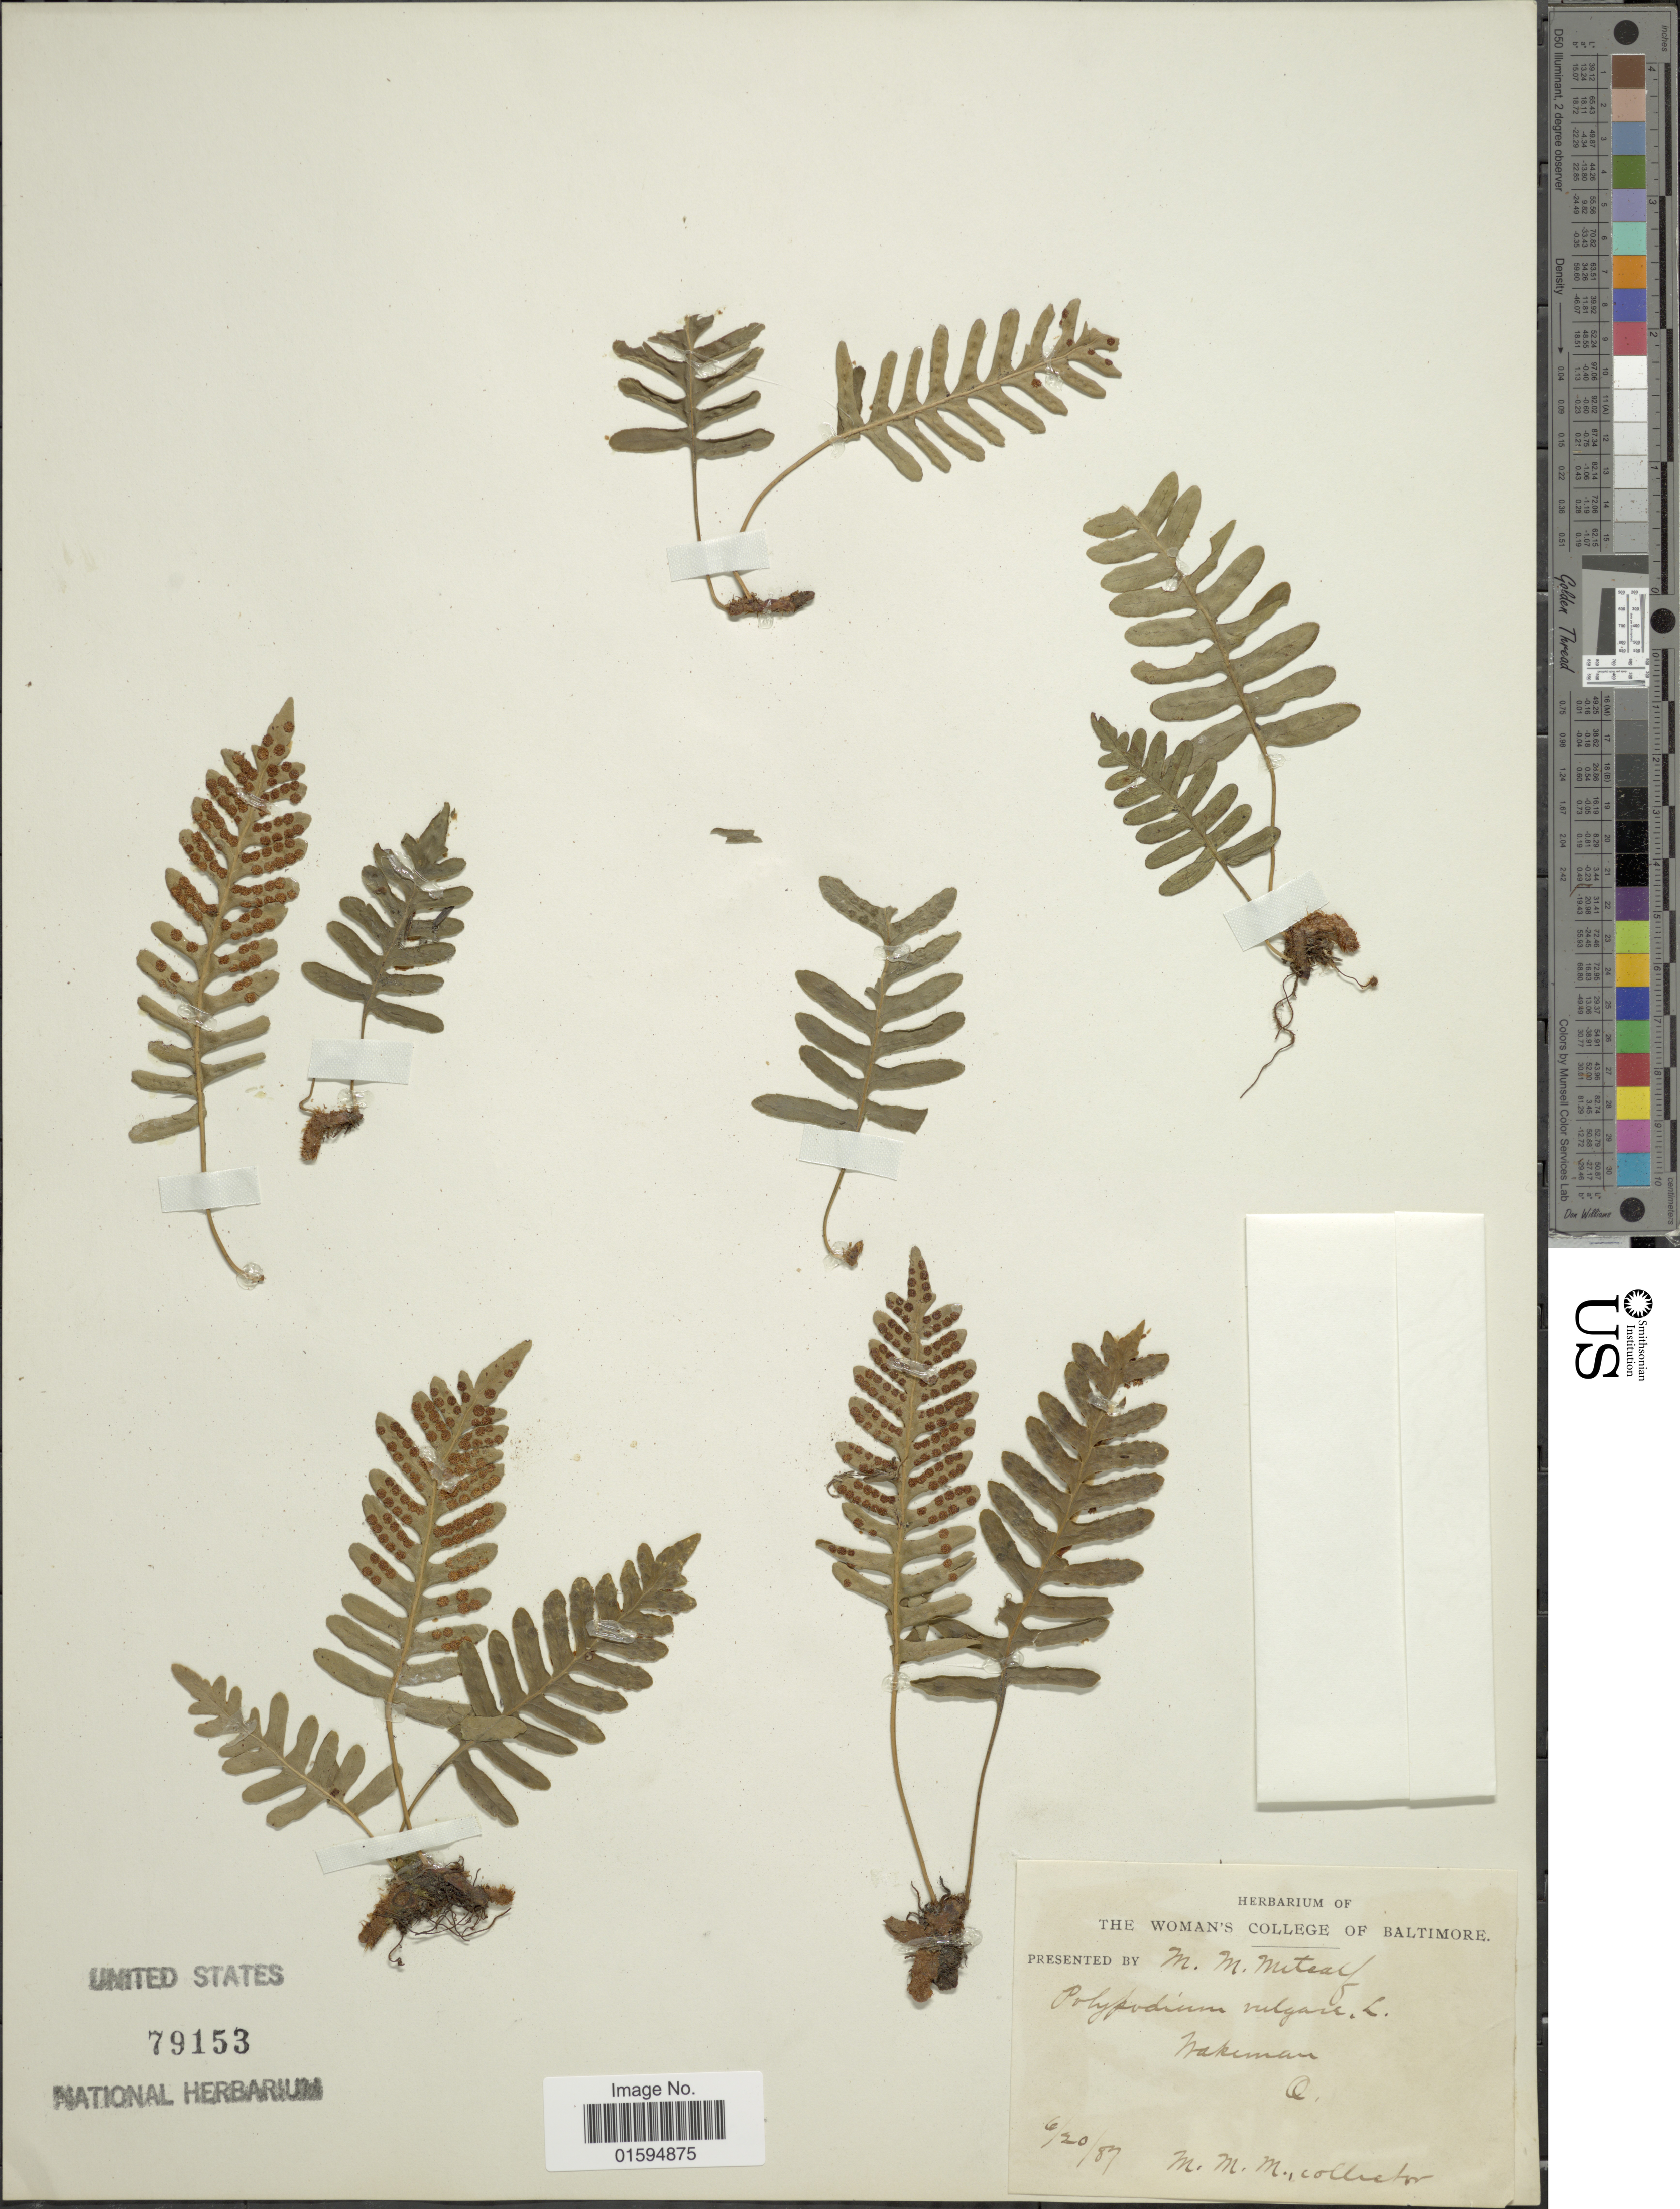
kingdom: Plantae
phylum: Tracheophyta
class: Polypodiopsida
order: Polypodiales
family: Polypodiaceae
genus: Polypodium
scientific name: Polypodium virginianum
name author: L.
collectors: M. Metcalf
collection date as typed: Transcribed d/m/y: 20/6/89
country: United States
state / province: Ohio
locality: Wakeman, O.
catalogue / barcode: US 79153